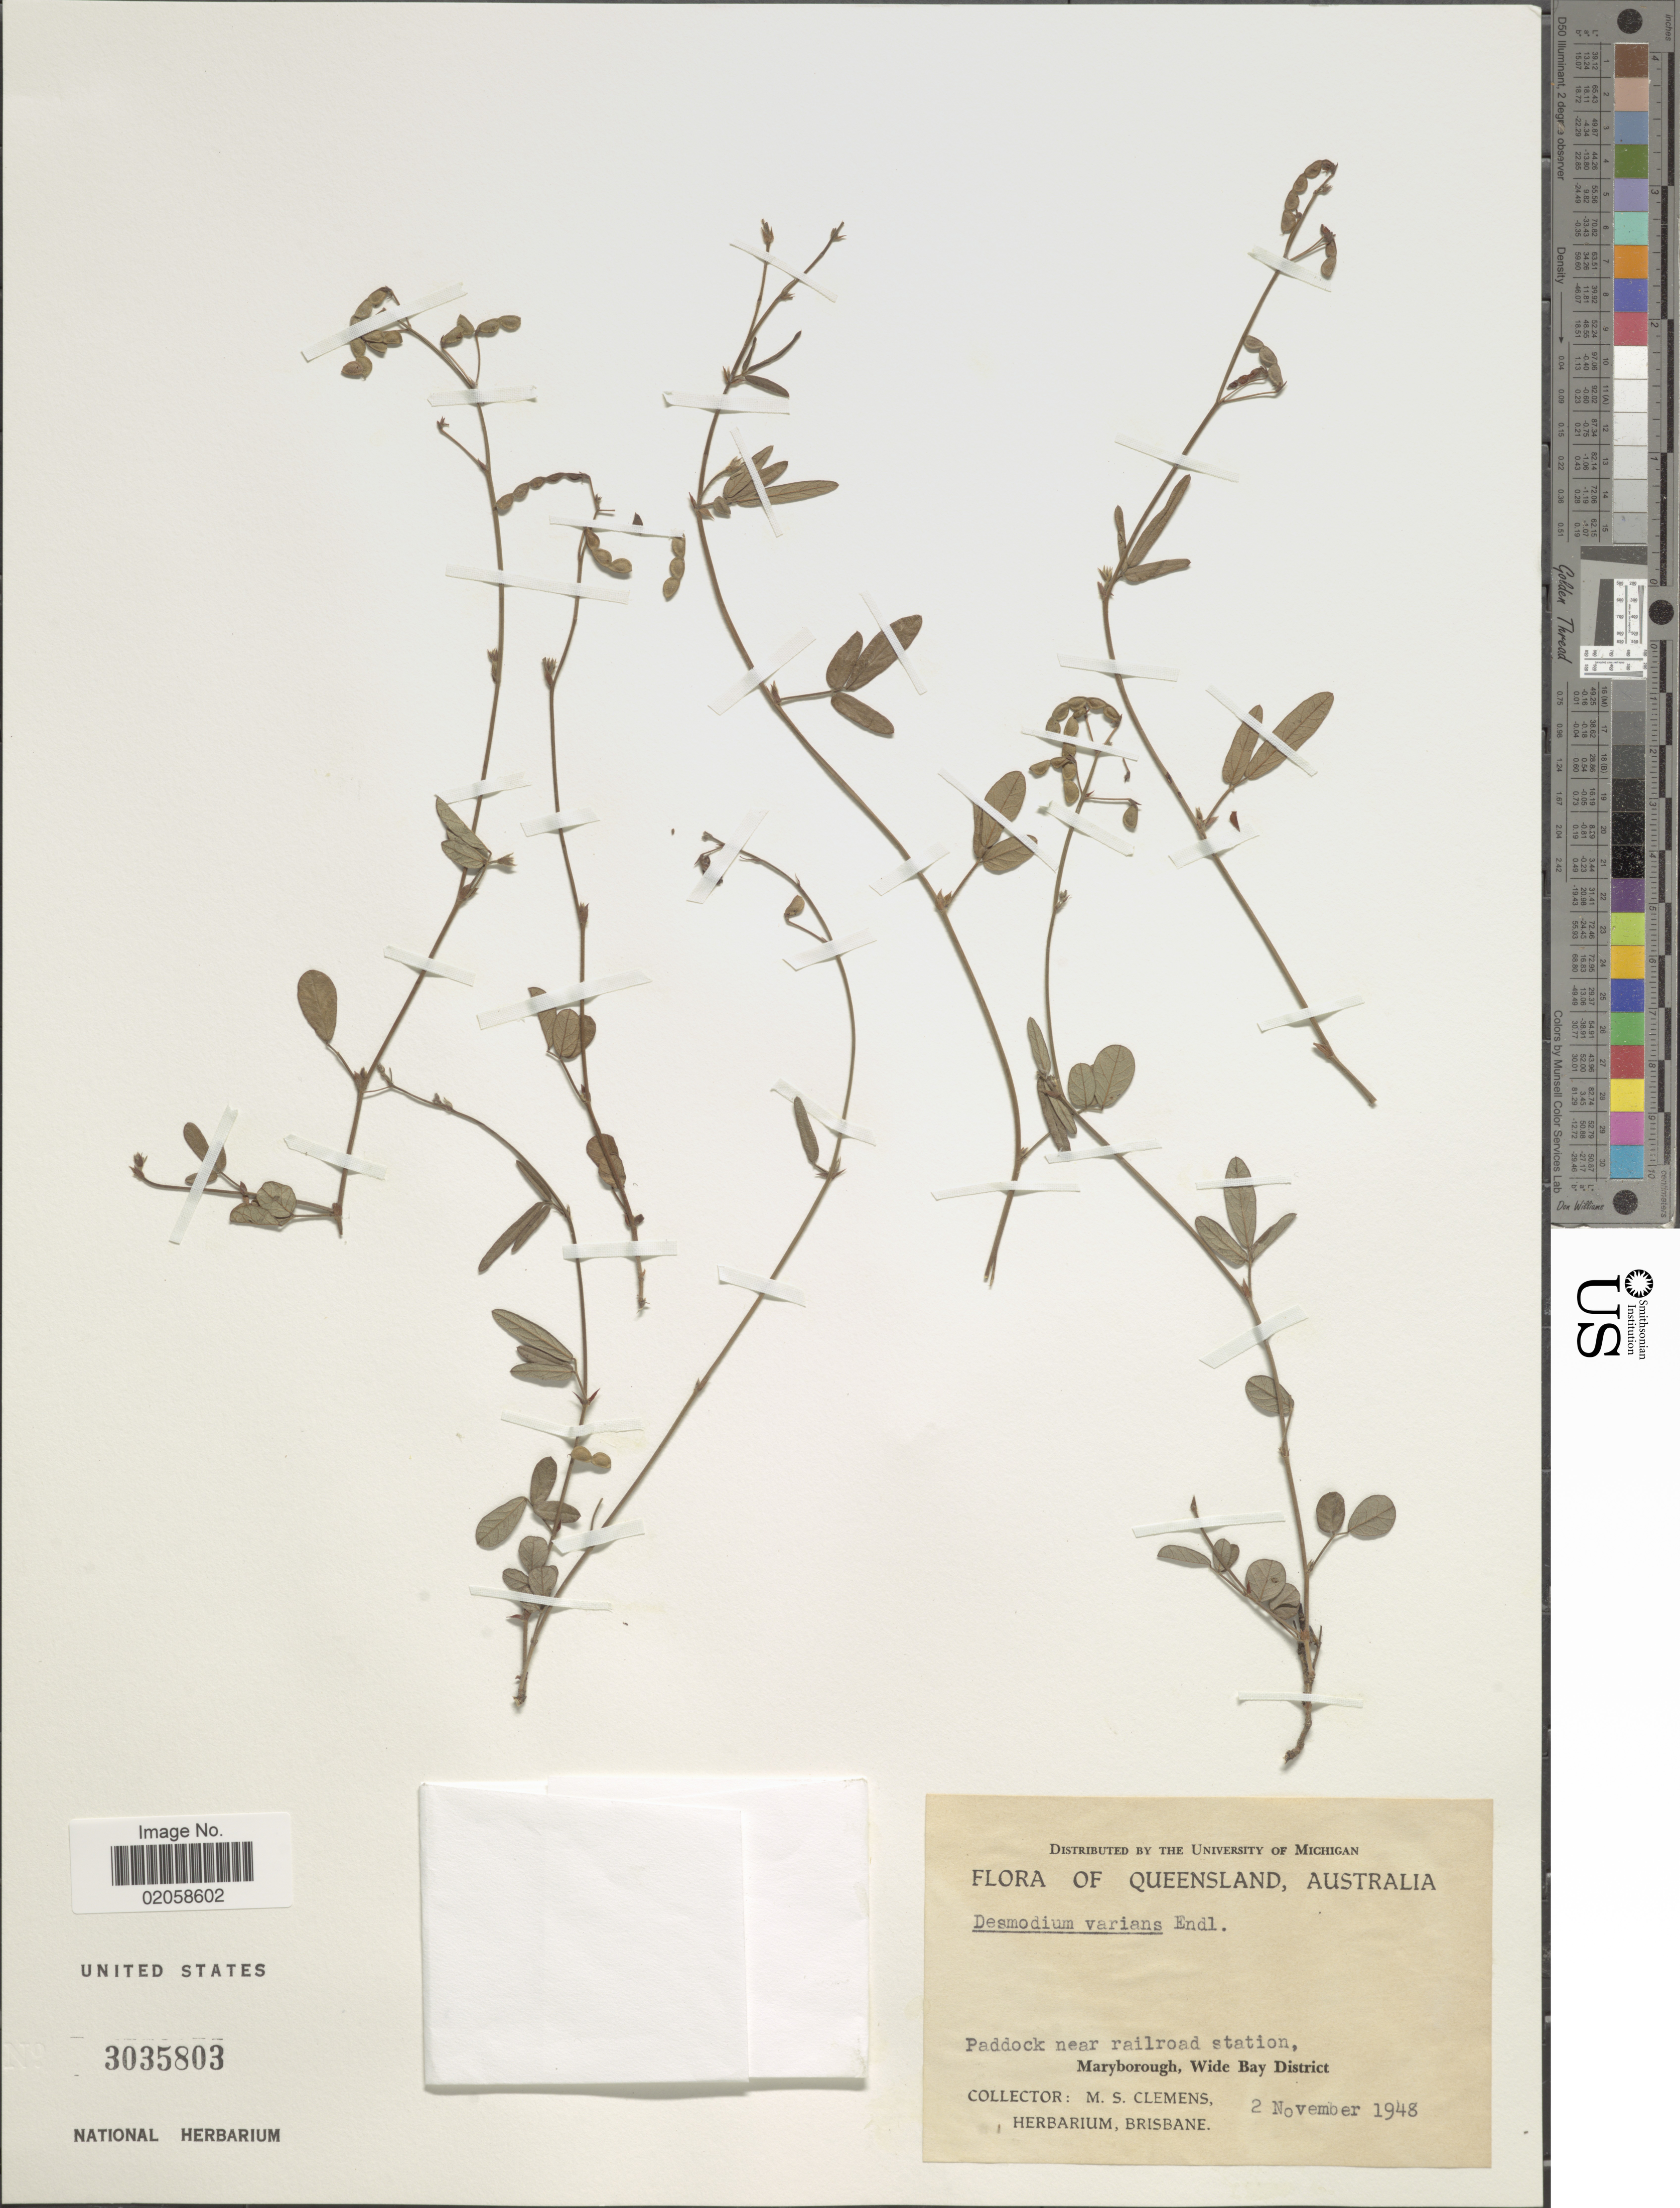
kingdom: Plantae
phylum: Tracheophyta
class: Magnoliopsida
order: Fabales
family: Fabaceae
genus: Grona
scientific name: Grona varians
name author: (Labill.) H. Ohashi & K. Ohashi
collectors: M. S. Clemens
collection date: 1948-11-02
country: Australia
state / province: Queensland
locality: Paddock near railroad station, Maryborough, Wide Bay District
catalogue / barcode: US 3035803